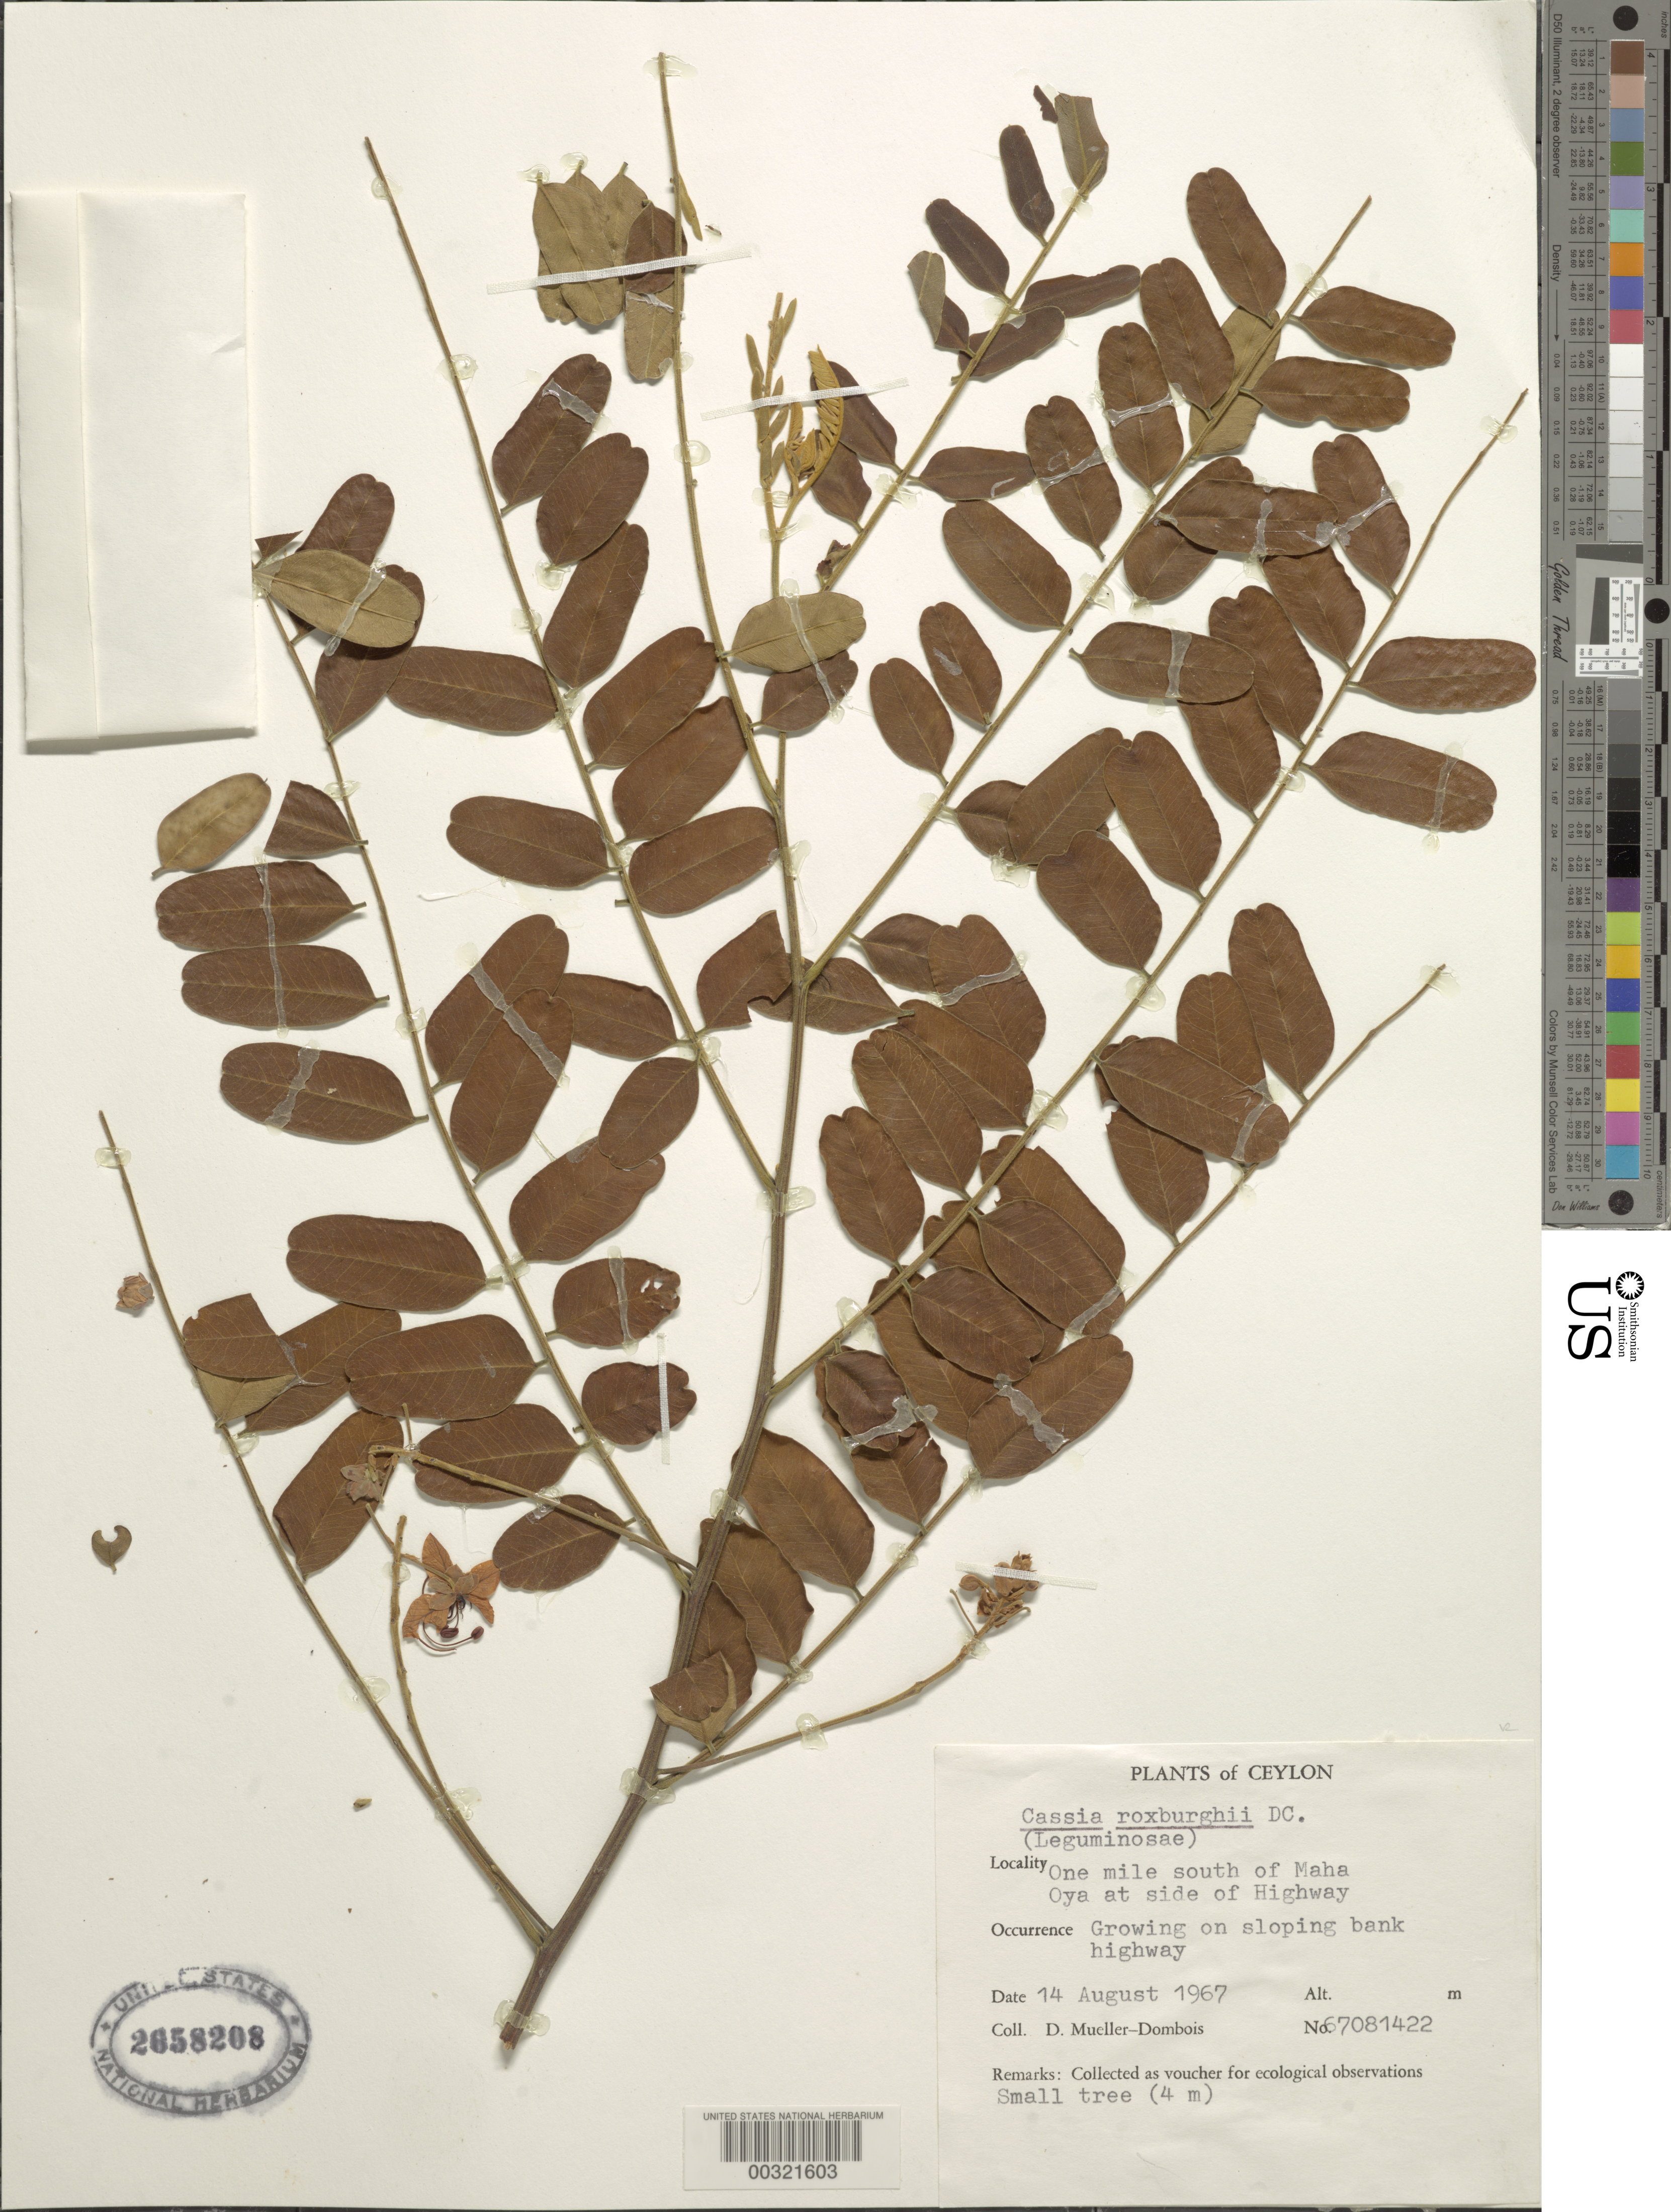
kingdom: Plantae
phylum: Tracheophyta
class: Magnoliopsida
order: Fabales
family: Fabaceae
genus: Cassia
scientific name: Cassia roxburghii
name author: Steud.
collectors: D. Mueller-Dombois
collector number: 67081422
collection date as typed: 14 Aug 1967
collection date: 1967-08-14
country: Sri Lanka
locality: On mi s of maha oya at side of highway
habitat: On sloping bank highway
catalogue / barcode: US 2658208